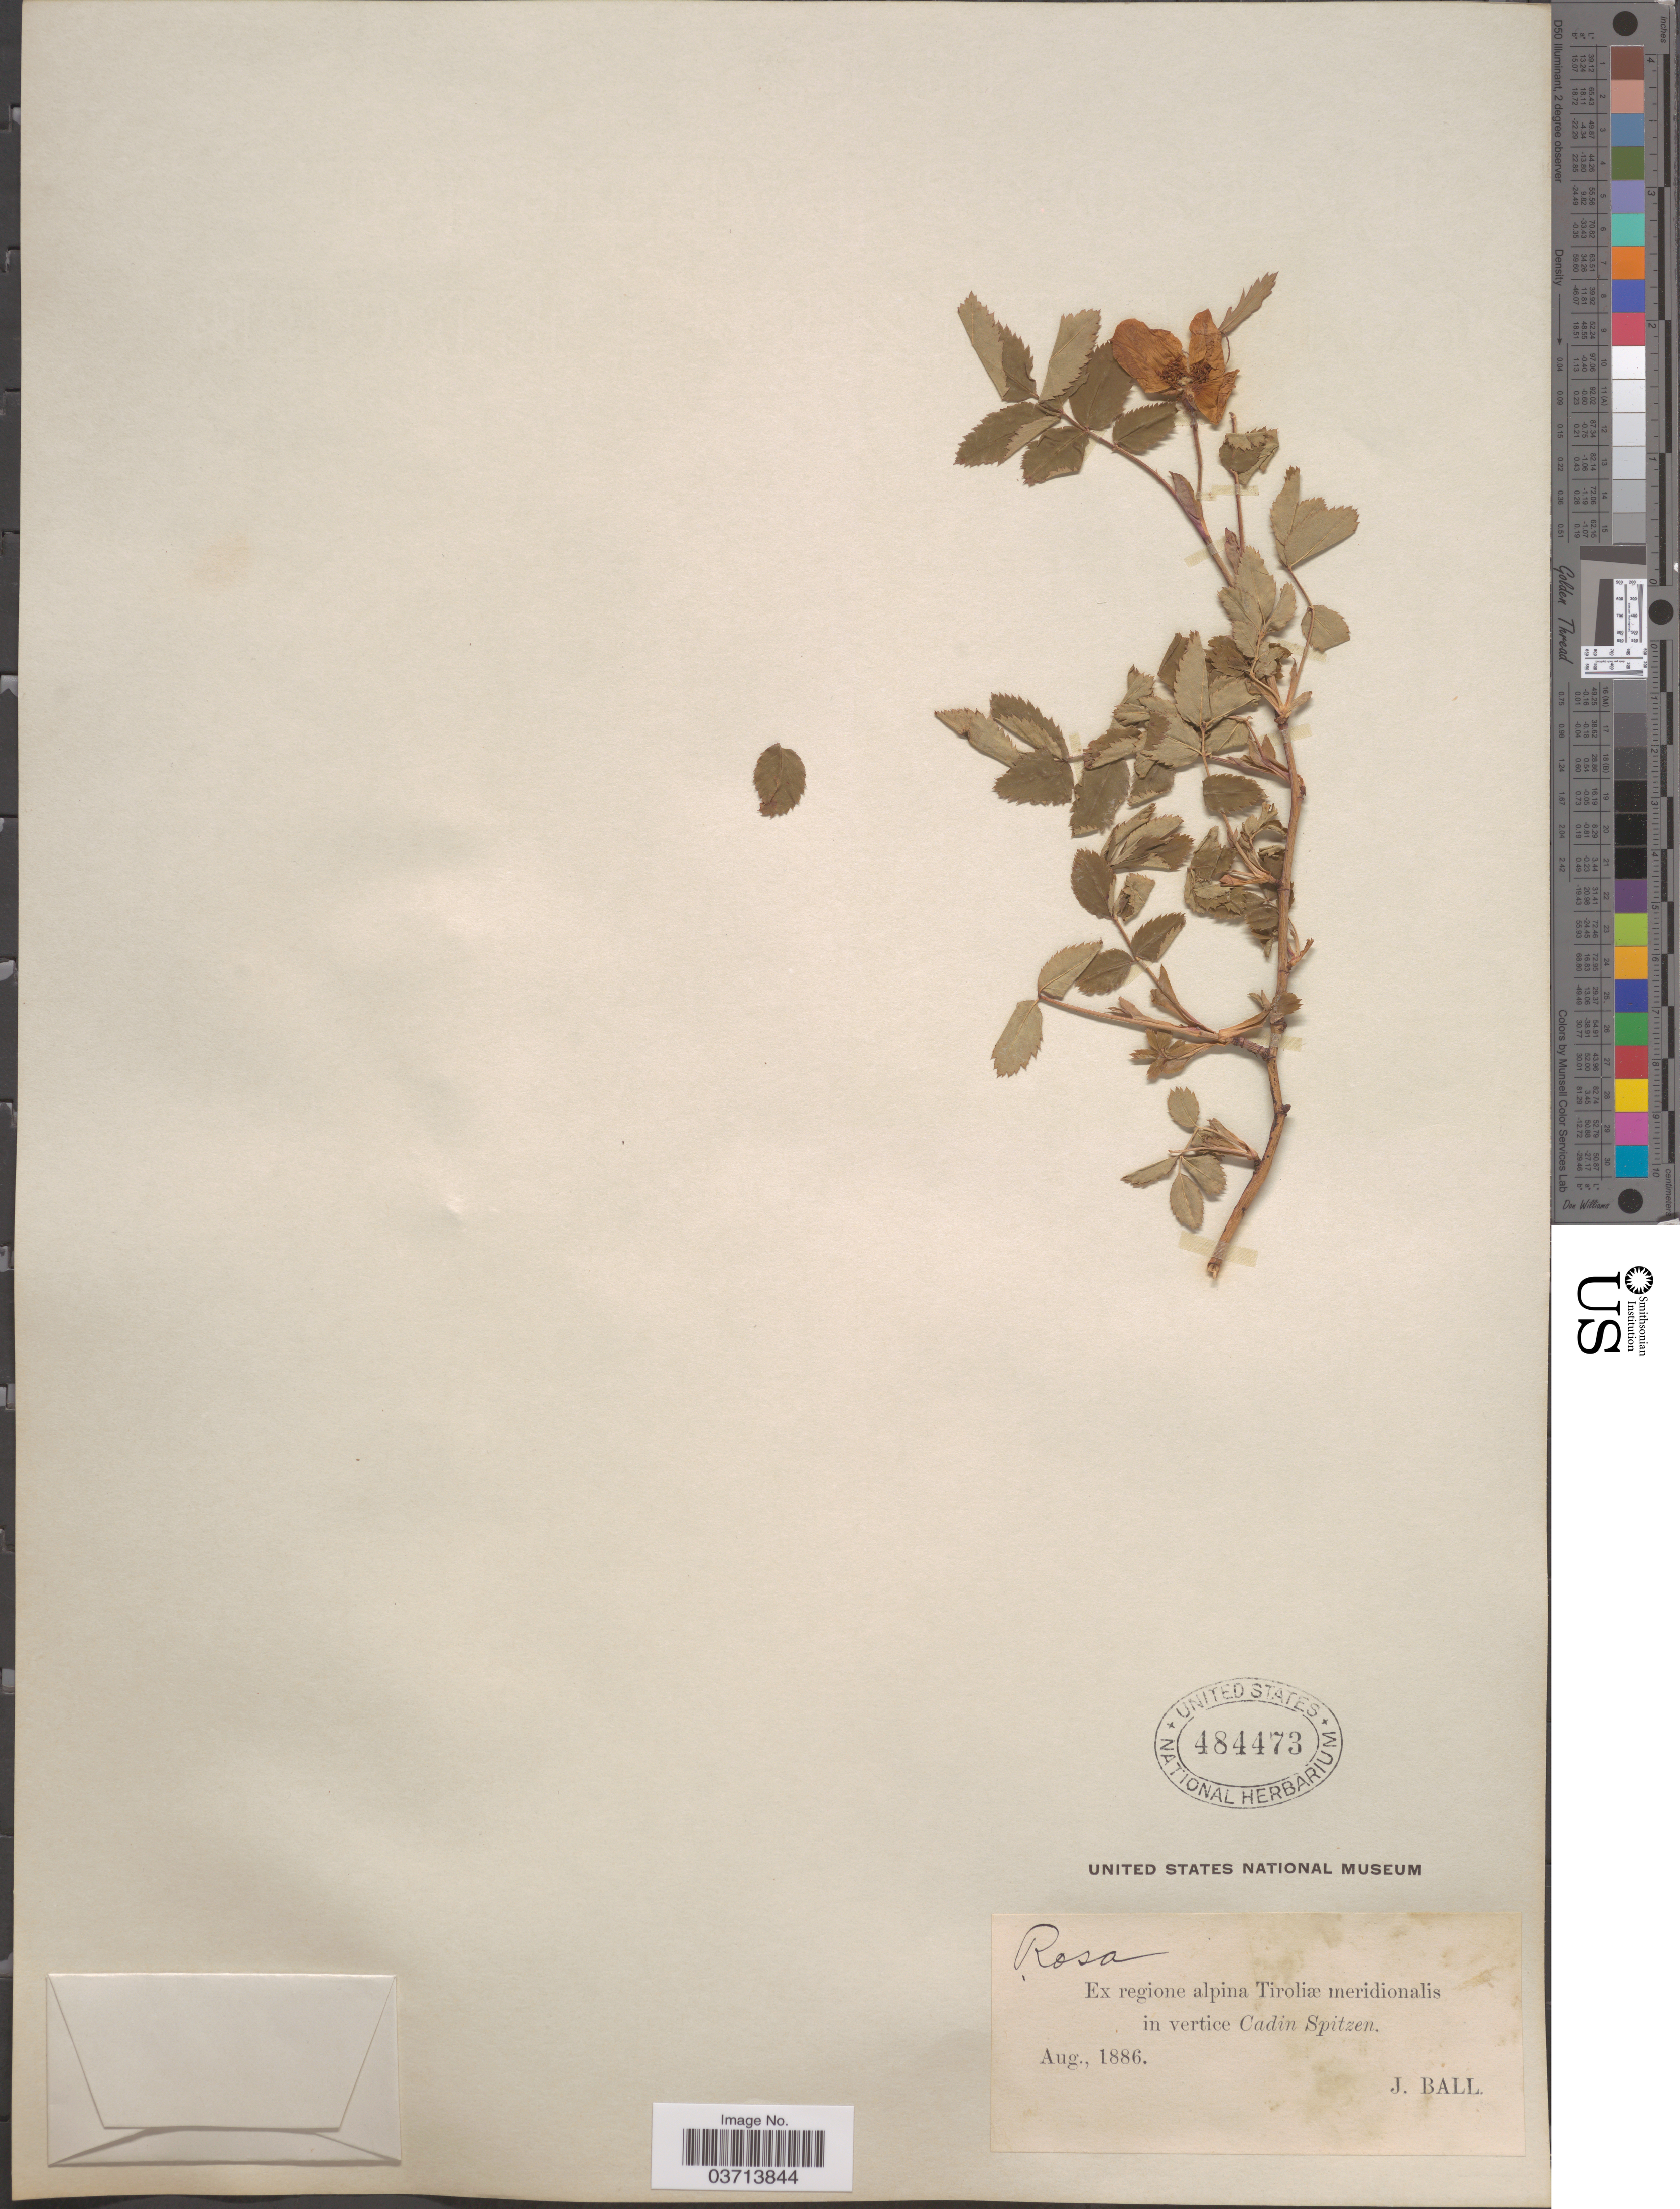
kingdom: Plantae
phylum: Tracheophyta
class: Magnoliopsida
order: Rosales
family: Rosaceae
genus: Rosa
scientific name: Rosa sp.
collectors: J. Ball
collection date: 1886-08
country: Italy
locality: Ex regione alpina Tiroliæ meridionalis in vertice Cadin Spitzen.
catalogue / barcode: US 484473